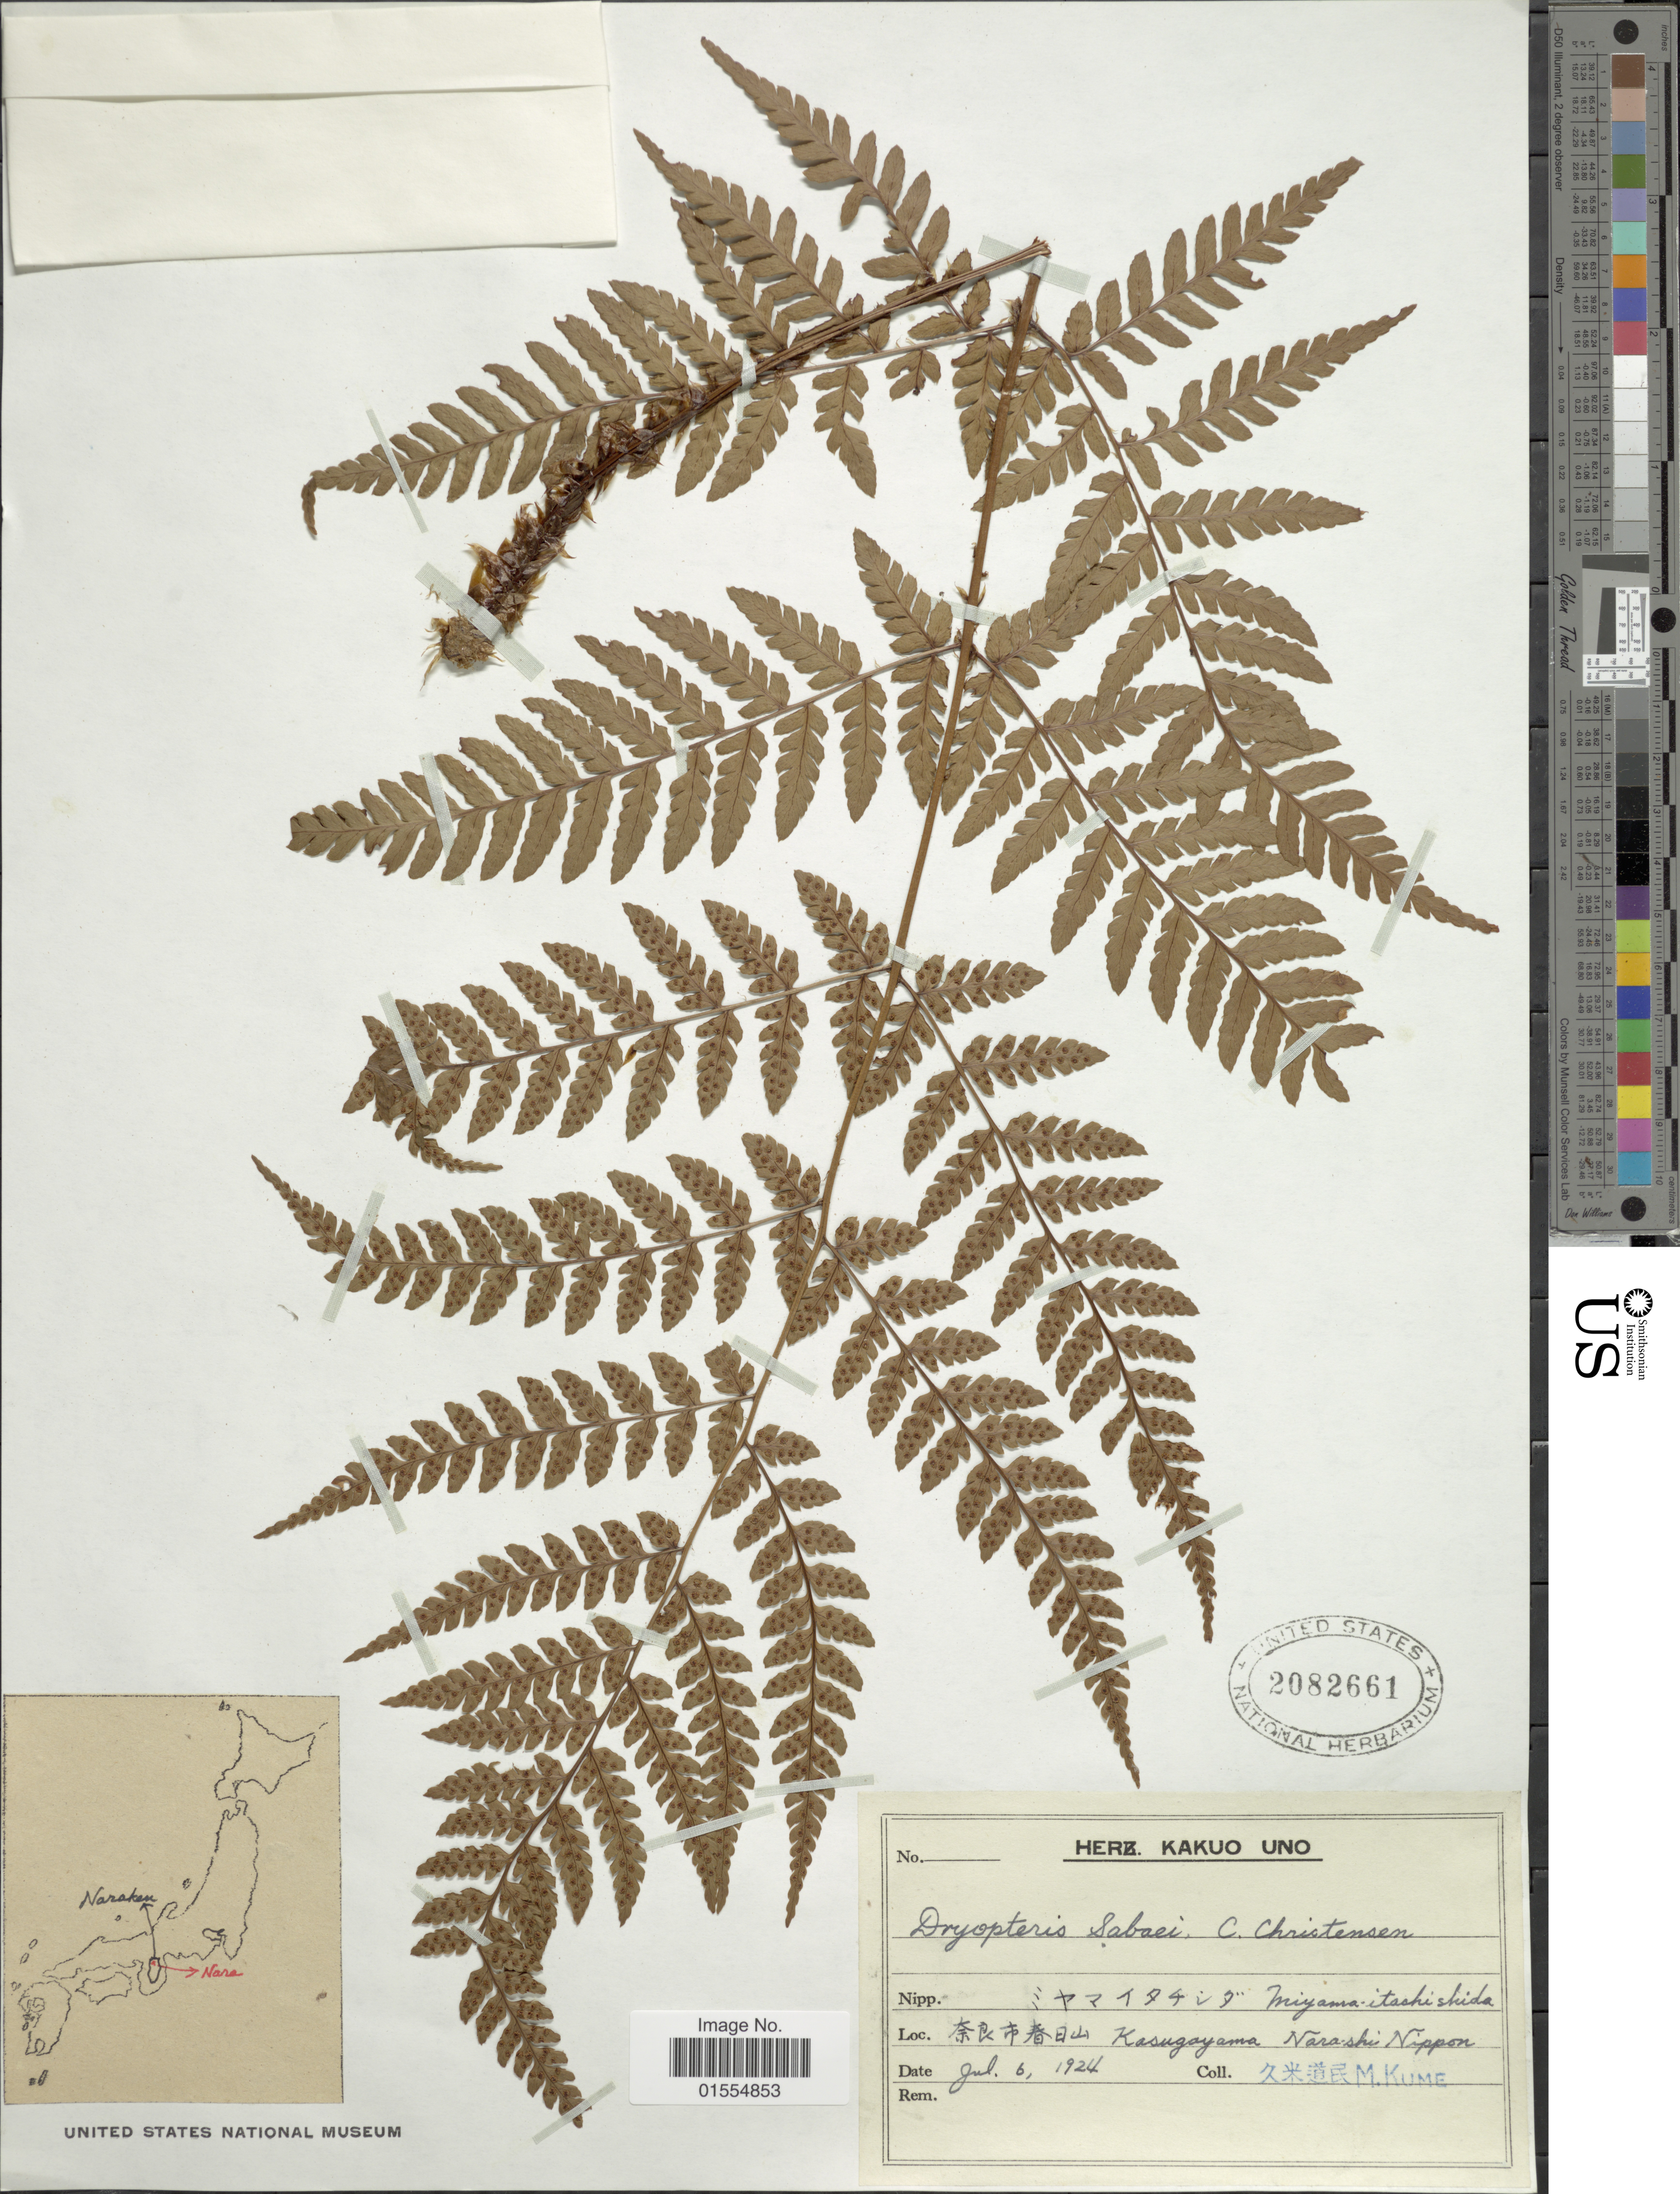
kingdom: Plantae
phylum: Tracheophyta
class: Polypodiopsida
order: Polypodiales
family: Dryopteridaceae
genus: Dryopteris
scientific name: Dryopteris sabaei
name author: (Franch. & Sav.) C. Chr.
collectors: M. Kume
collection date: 1924-07-06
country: Japan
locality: Miyama-itachi shida, Narashi Nippon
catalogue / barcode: US 2082661